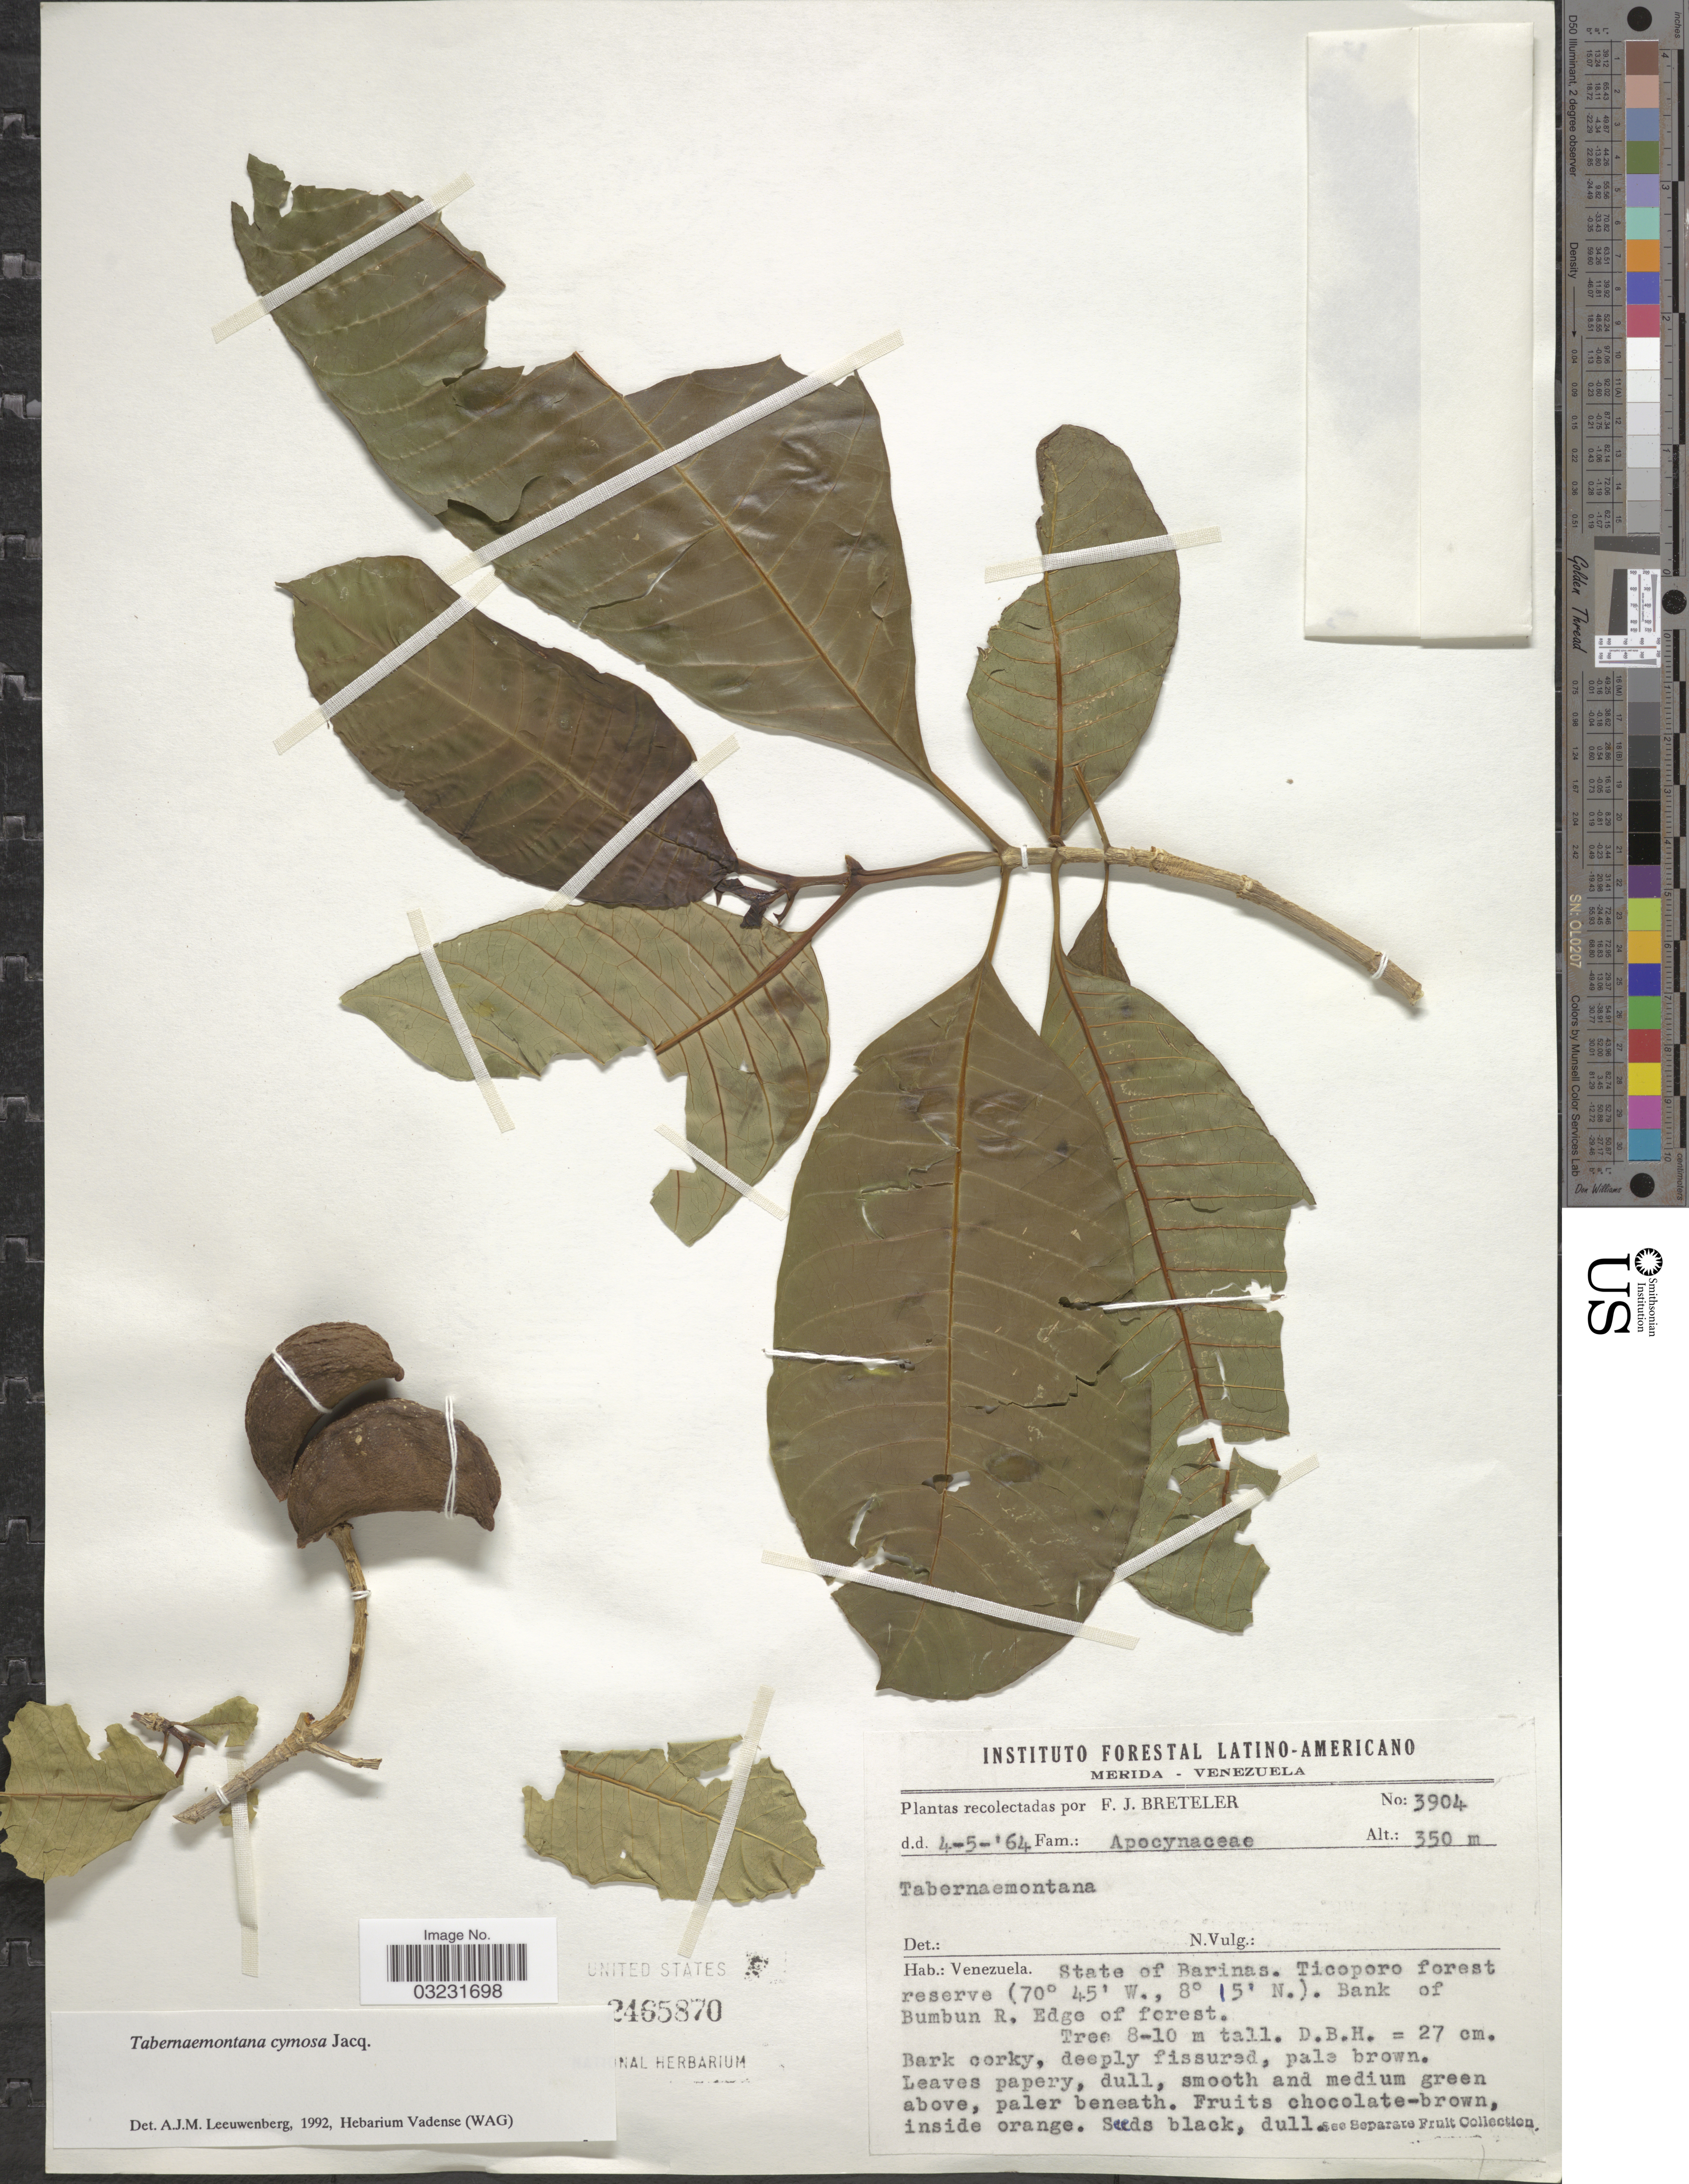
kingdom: Plantae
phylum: Tracheophyta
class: Magnoliopsida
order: Gentianales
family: Apocynaceae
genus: Tabernaemontana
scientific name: Tabernaemontana cymosa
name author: Jacq.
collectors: F. J. Breteler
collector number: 3904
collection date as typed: Transcribed d/m/y: 4/5/64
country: Venezuela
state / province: Barinas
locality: Ticoporo forest reserve. Bank of Bumbun R.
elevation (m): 350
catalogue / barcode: US 2465870